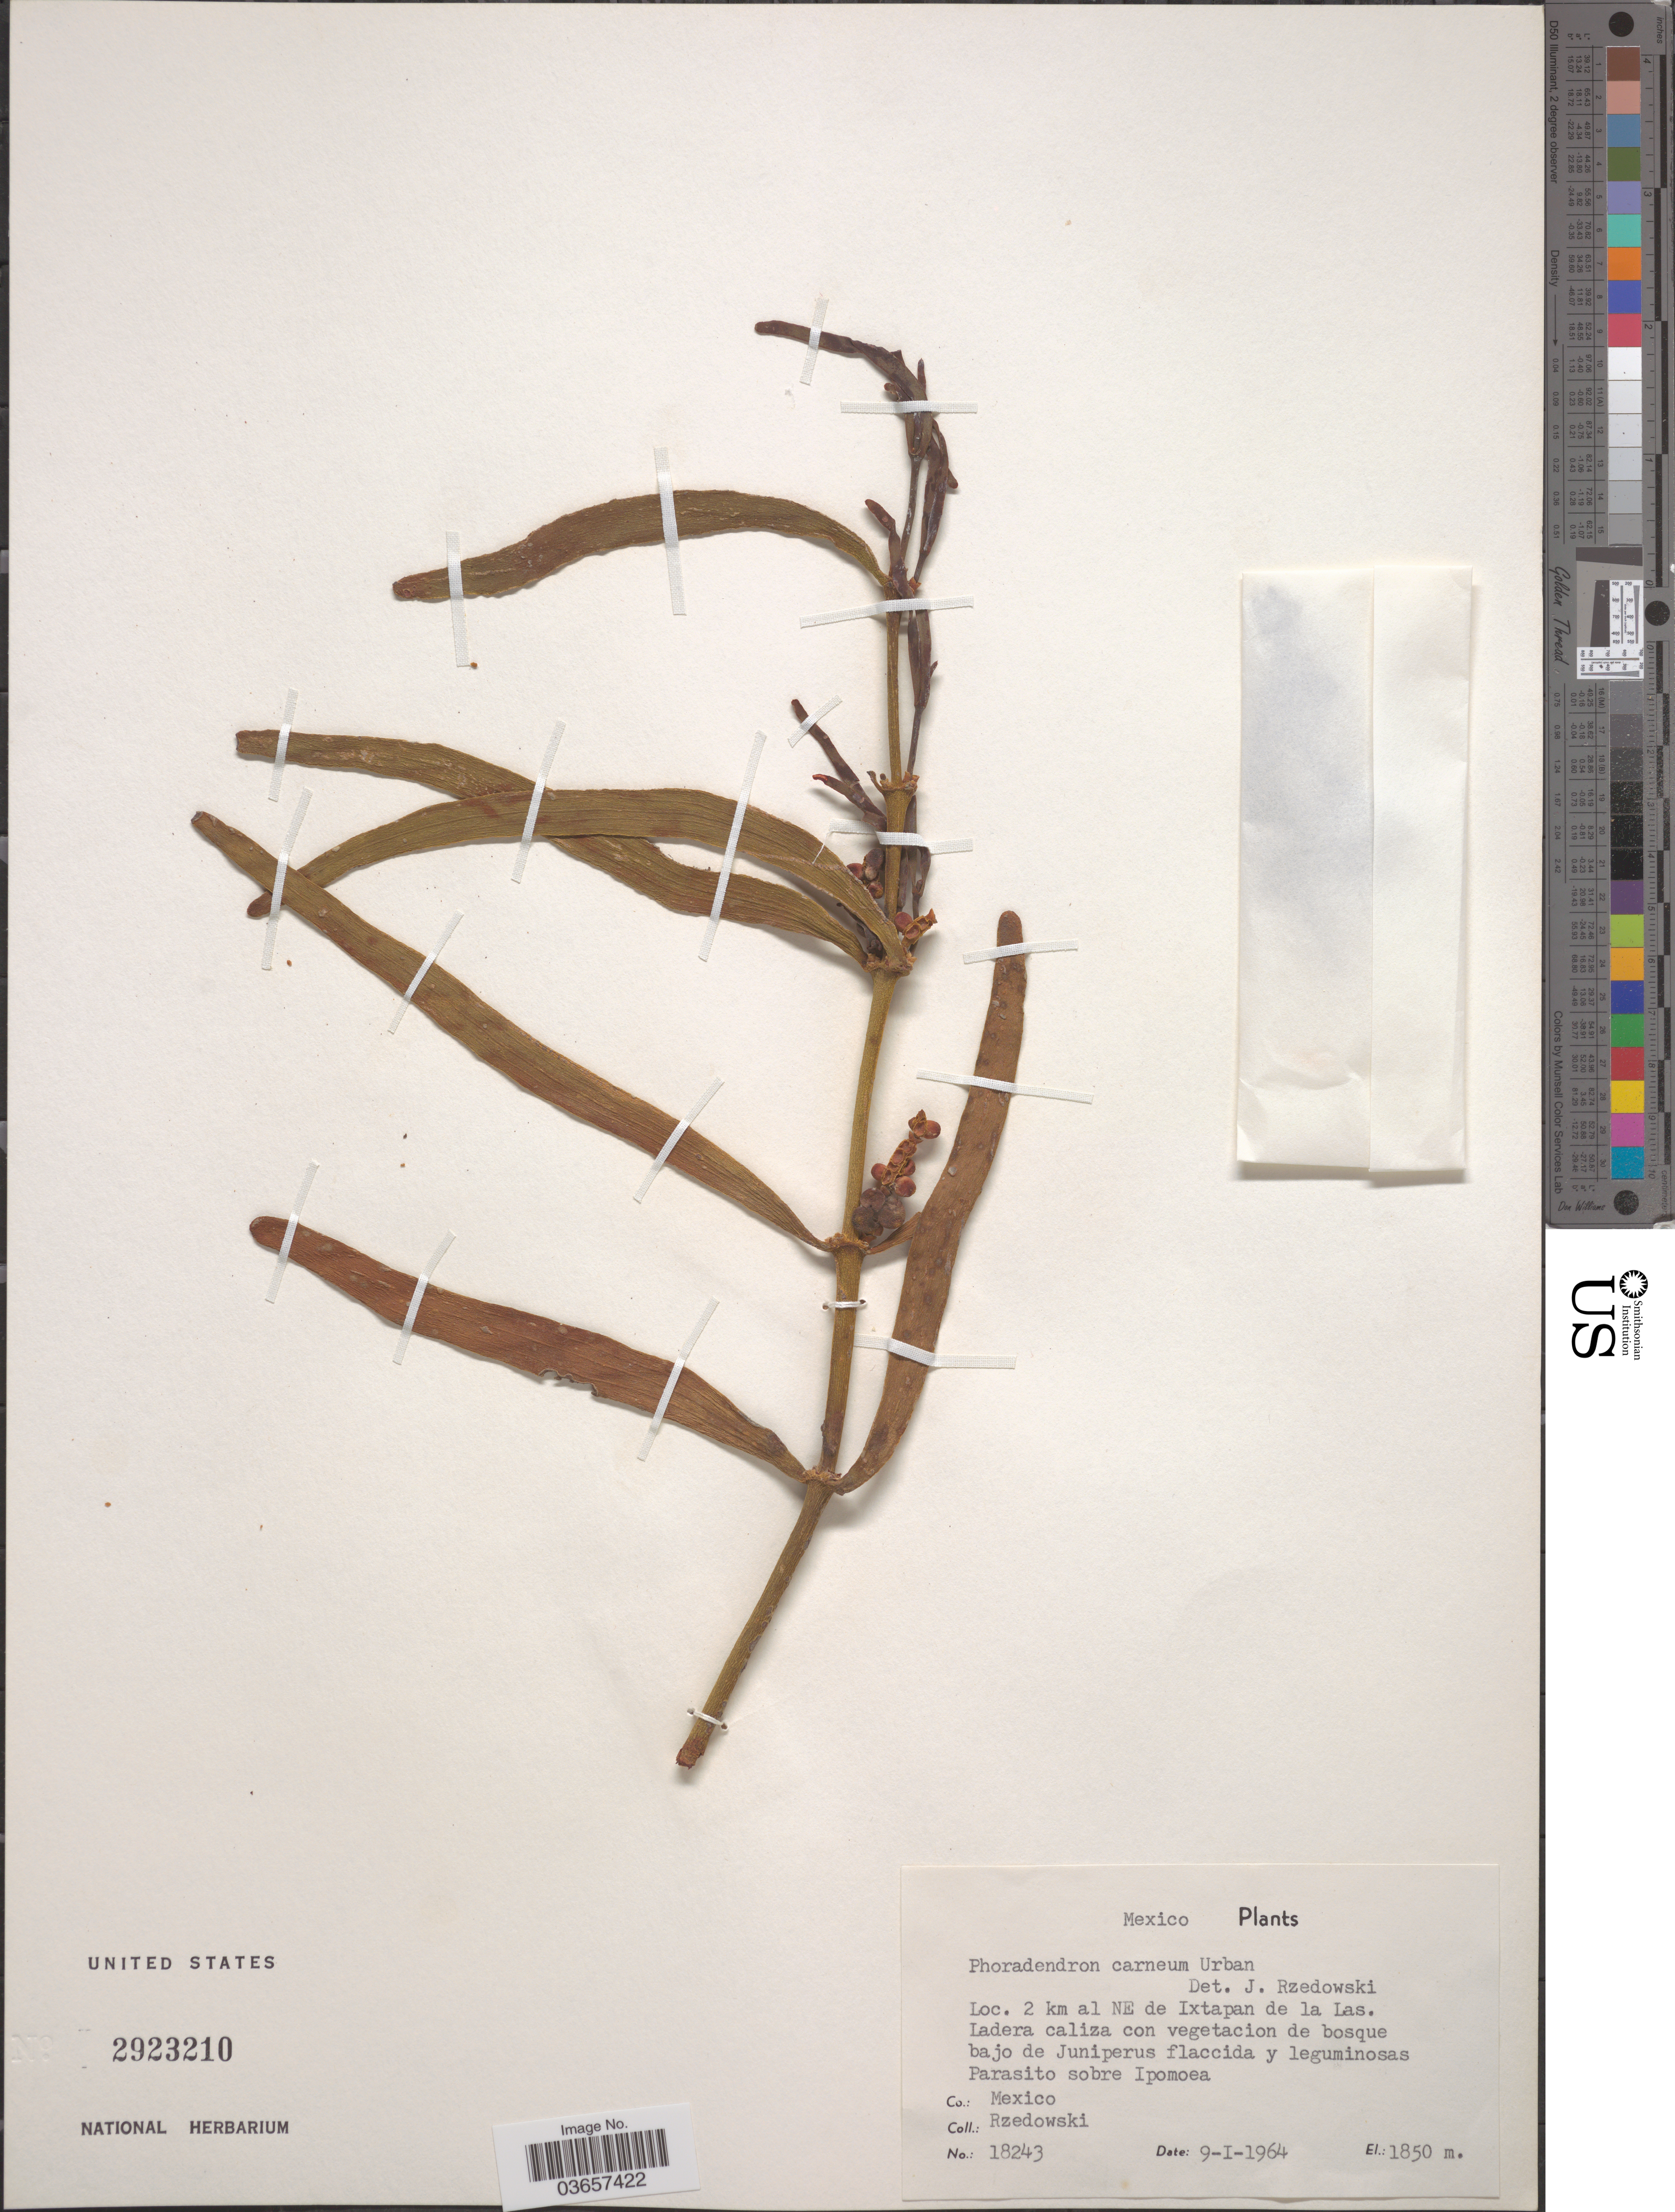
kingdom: Plantae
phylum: Tracheophyta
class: Magnoliopsida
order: Santalales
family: Viscaceae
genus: Phoradendron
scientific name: Phoradendron carneum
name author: Urb.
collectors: Rzedowski, --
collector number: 18243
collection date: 1964-01-09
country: Mexico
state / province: México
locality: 2 km al NE de Ixtapan de la Las. Ladera caliza con vegetacion de bosque bajo de Juniperus flaccida y leguminosas. Co.: Mexico.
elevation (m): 1850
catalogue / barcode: US 2923210